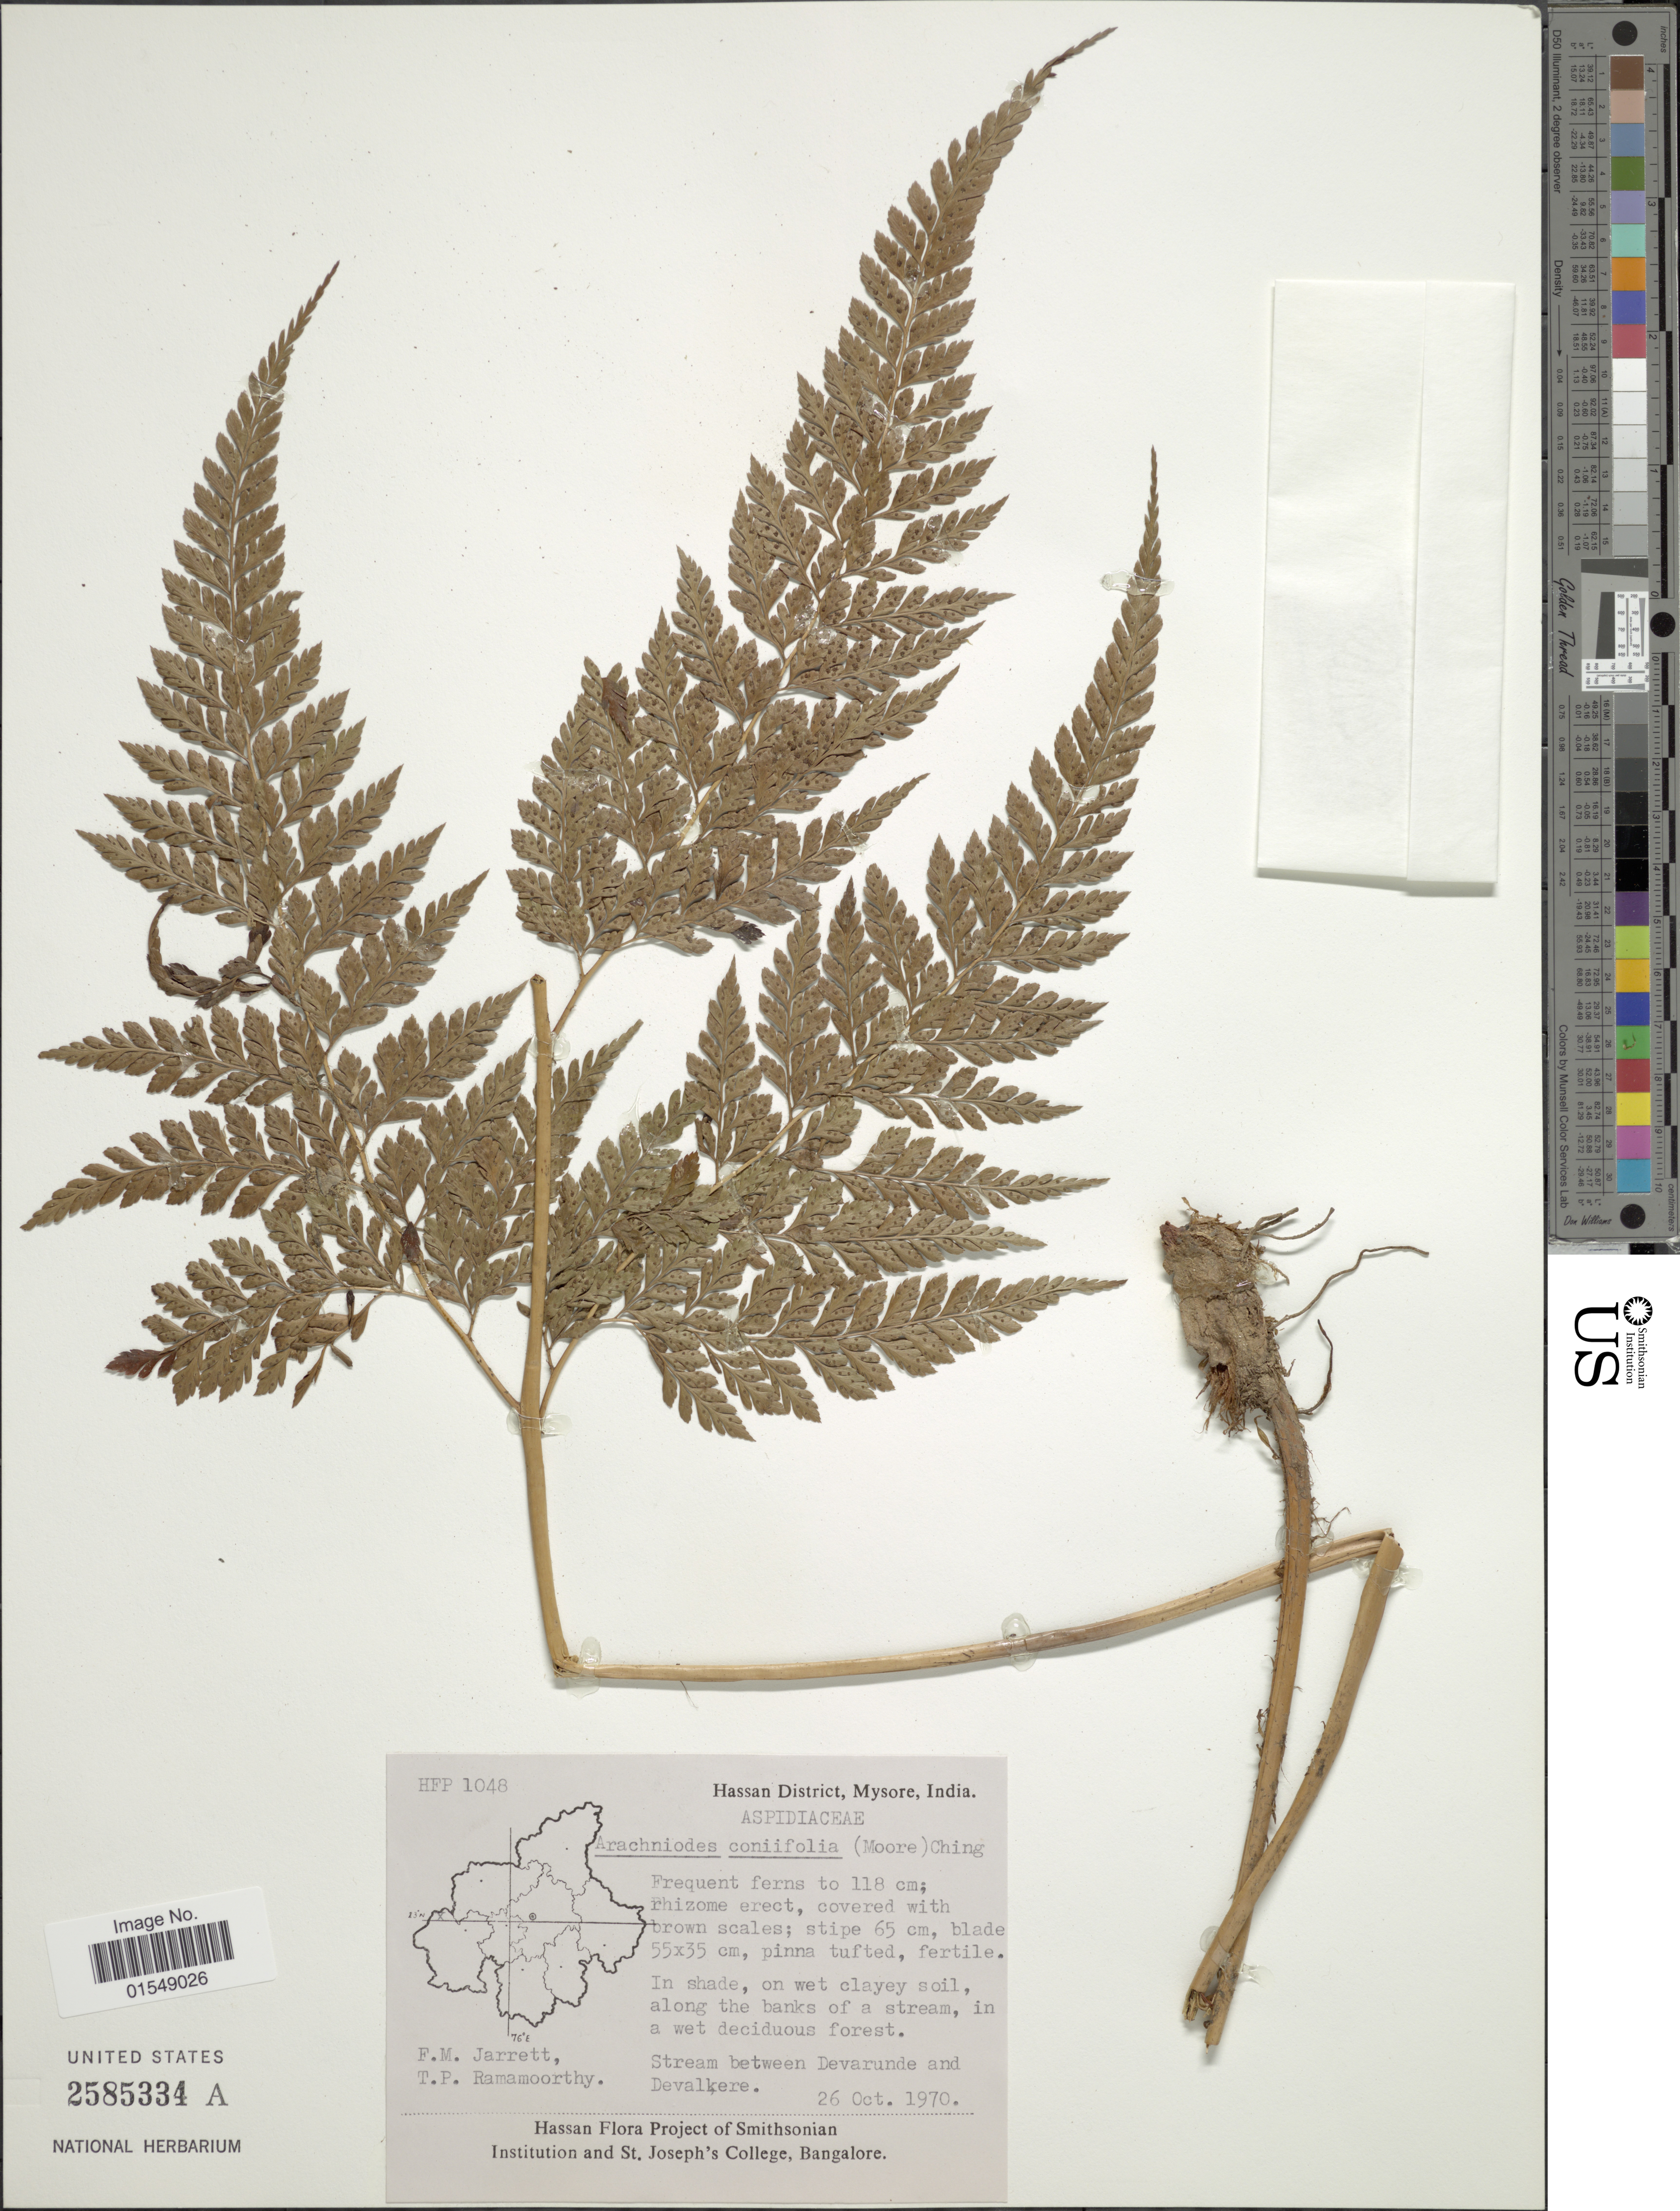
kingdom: Plantae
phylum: Tracheophyta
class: Polypodiopsida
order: Polypodiales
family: Dryopteridaceae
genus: Arachniodes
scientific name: Arachniodes coniifolia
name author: (T. Moore) Ching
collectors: F. M. Jarrett & T. P. Ramamoorthy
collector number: HFP 1048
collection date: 1970-10-26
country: India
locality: Hassan District, Mysore, stream between Davarunde and Devalkere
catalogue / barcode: US 2585334A